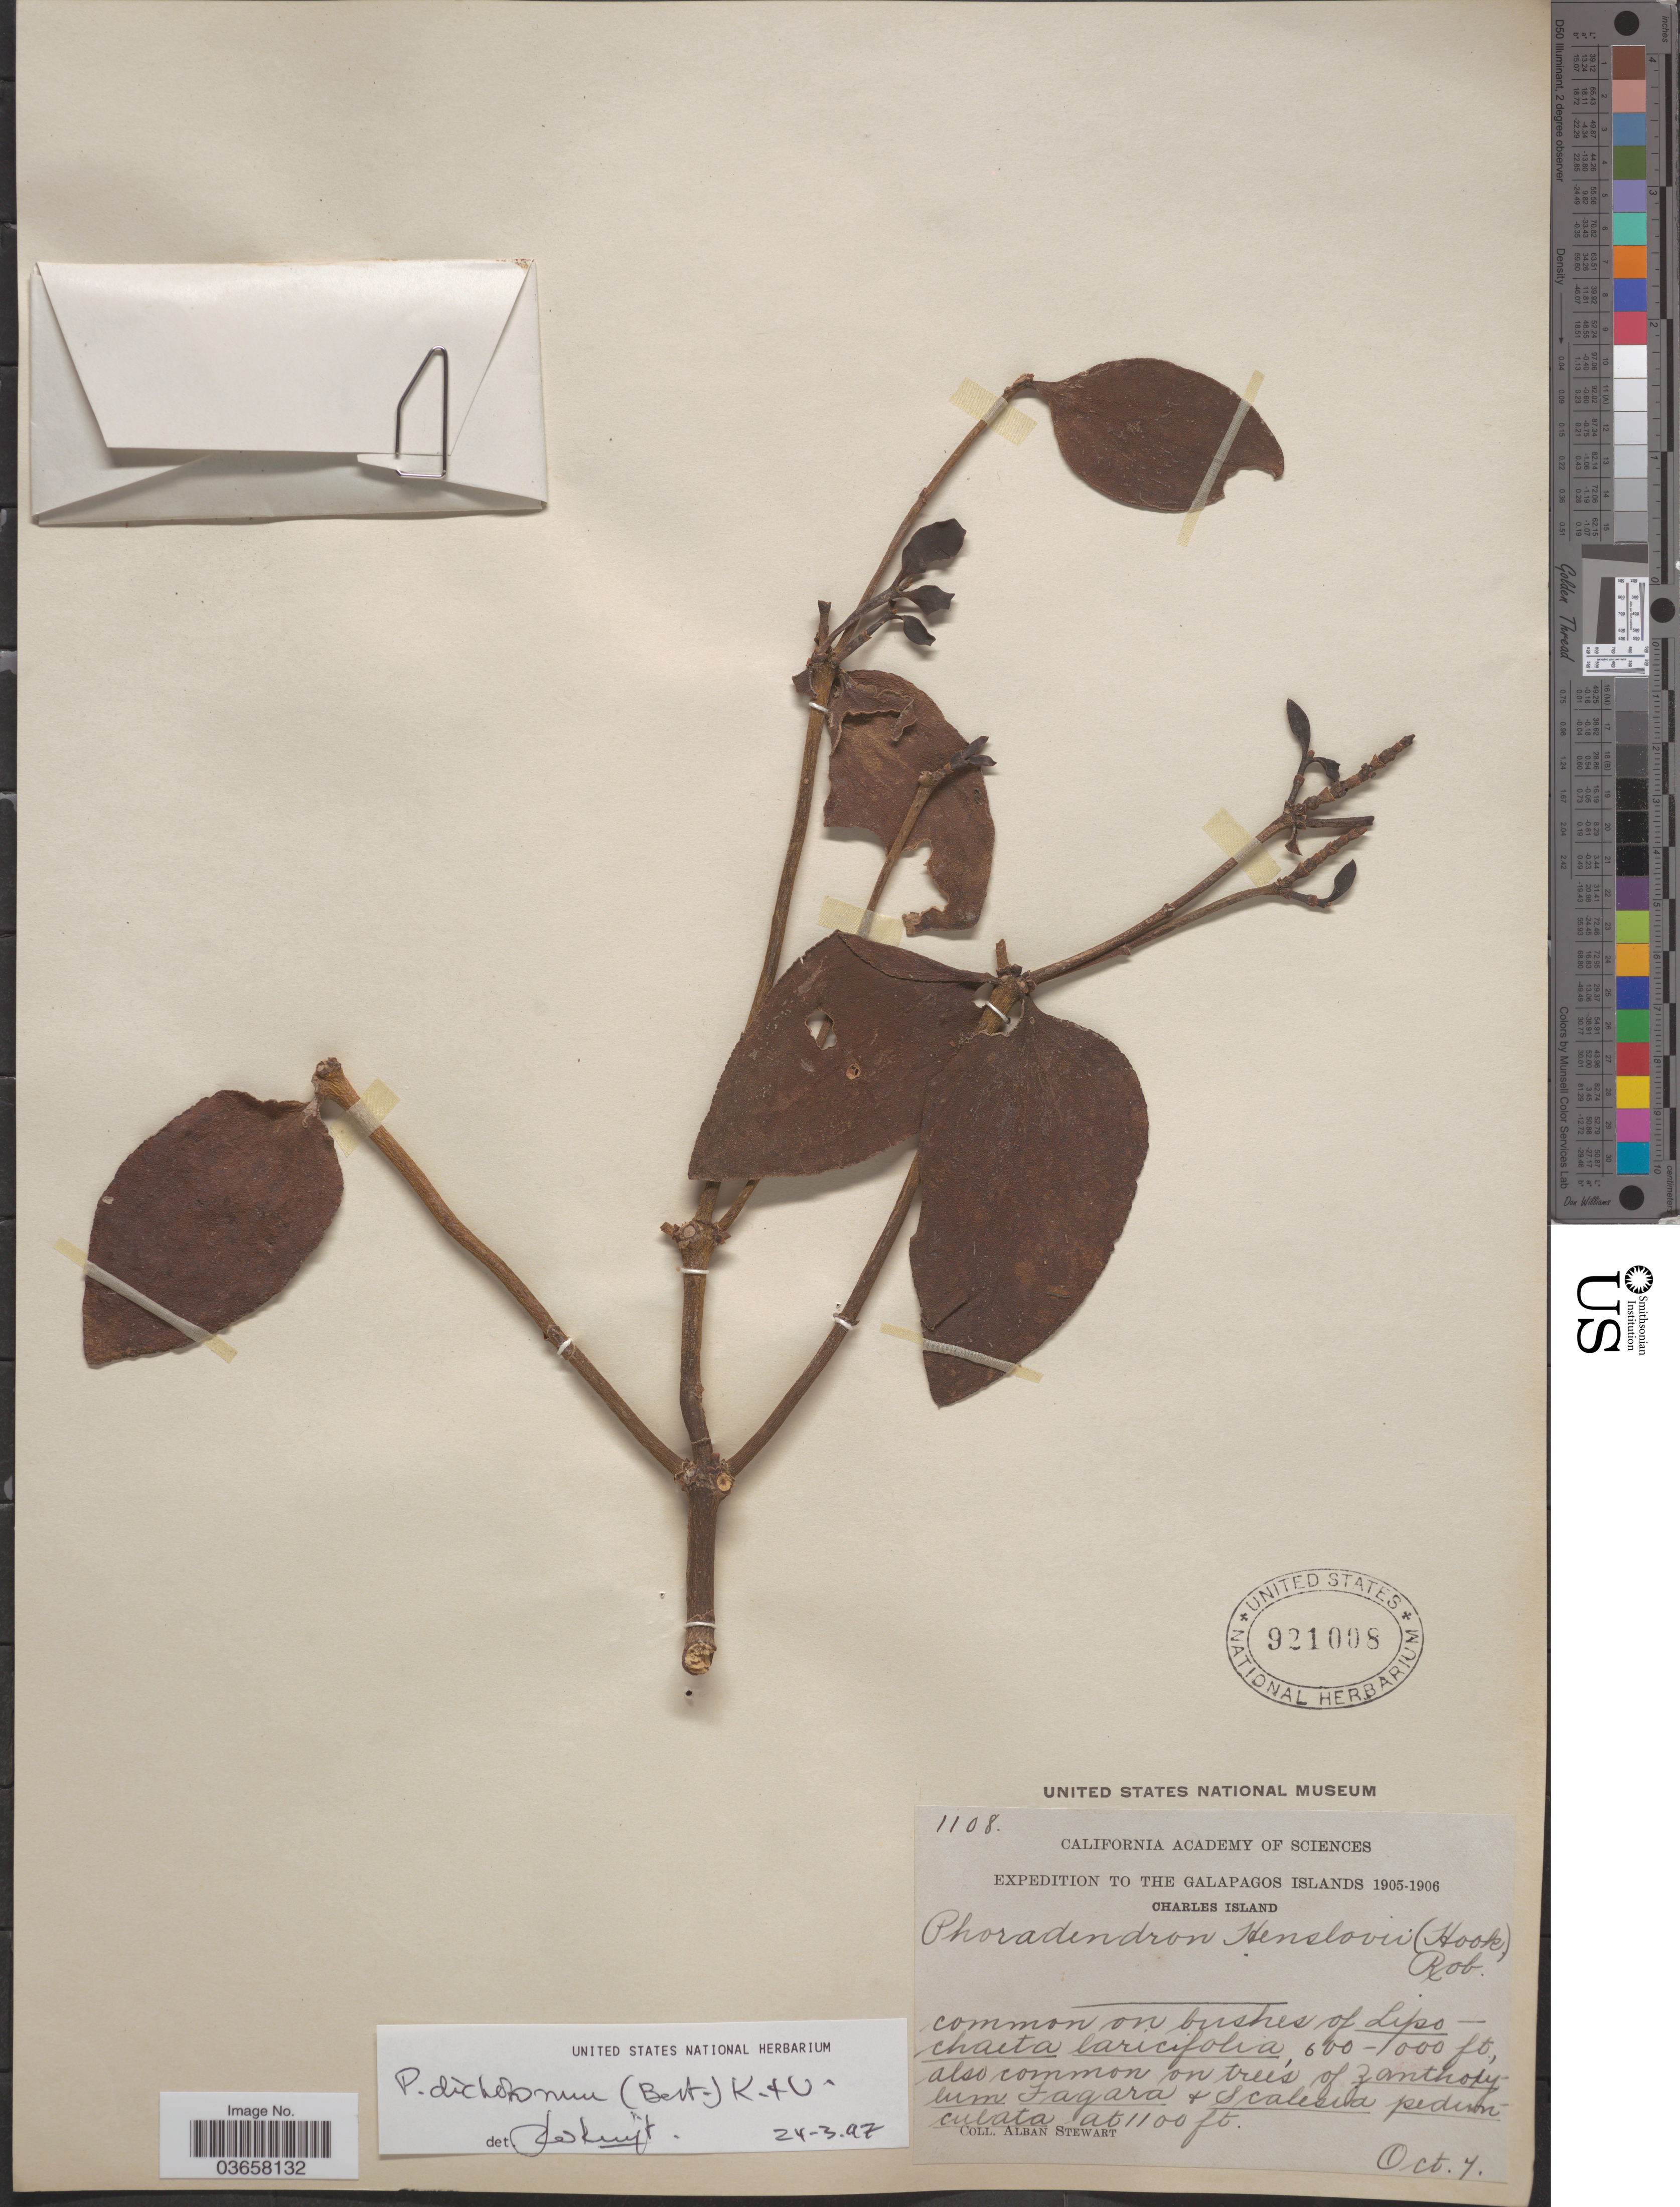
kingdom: Plantae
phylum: Tracheophyta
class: Magnoliopsida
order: Santalales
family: Viscaceae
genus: Phoradendron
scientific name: Phoradendron dichotomum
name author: (D. Don) Ettingsh.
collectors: A. Stewart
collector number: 1108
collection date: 1905-10-07/1906-10-07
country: Ecuador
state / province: Colón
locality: The Galapagos Islands. Charles Island.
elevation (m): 183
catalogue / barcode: US 921008